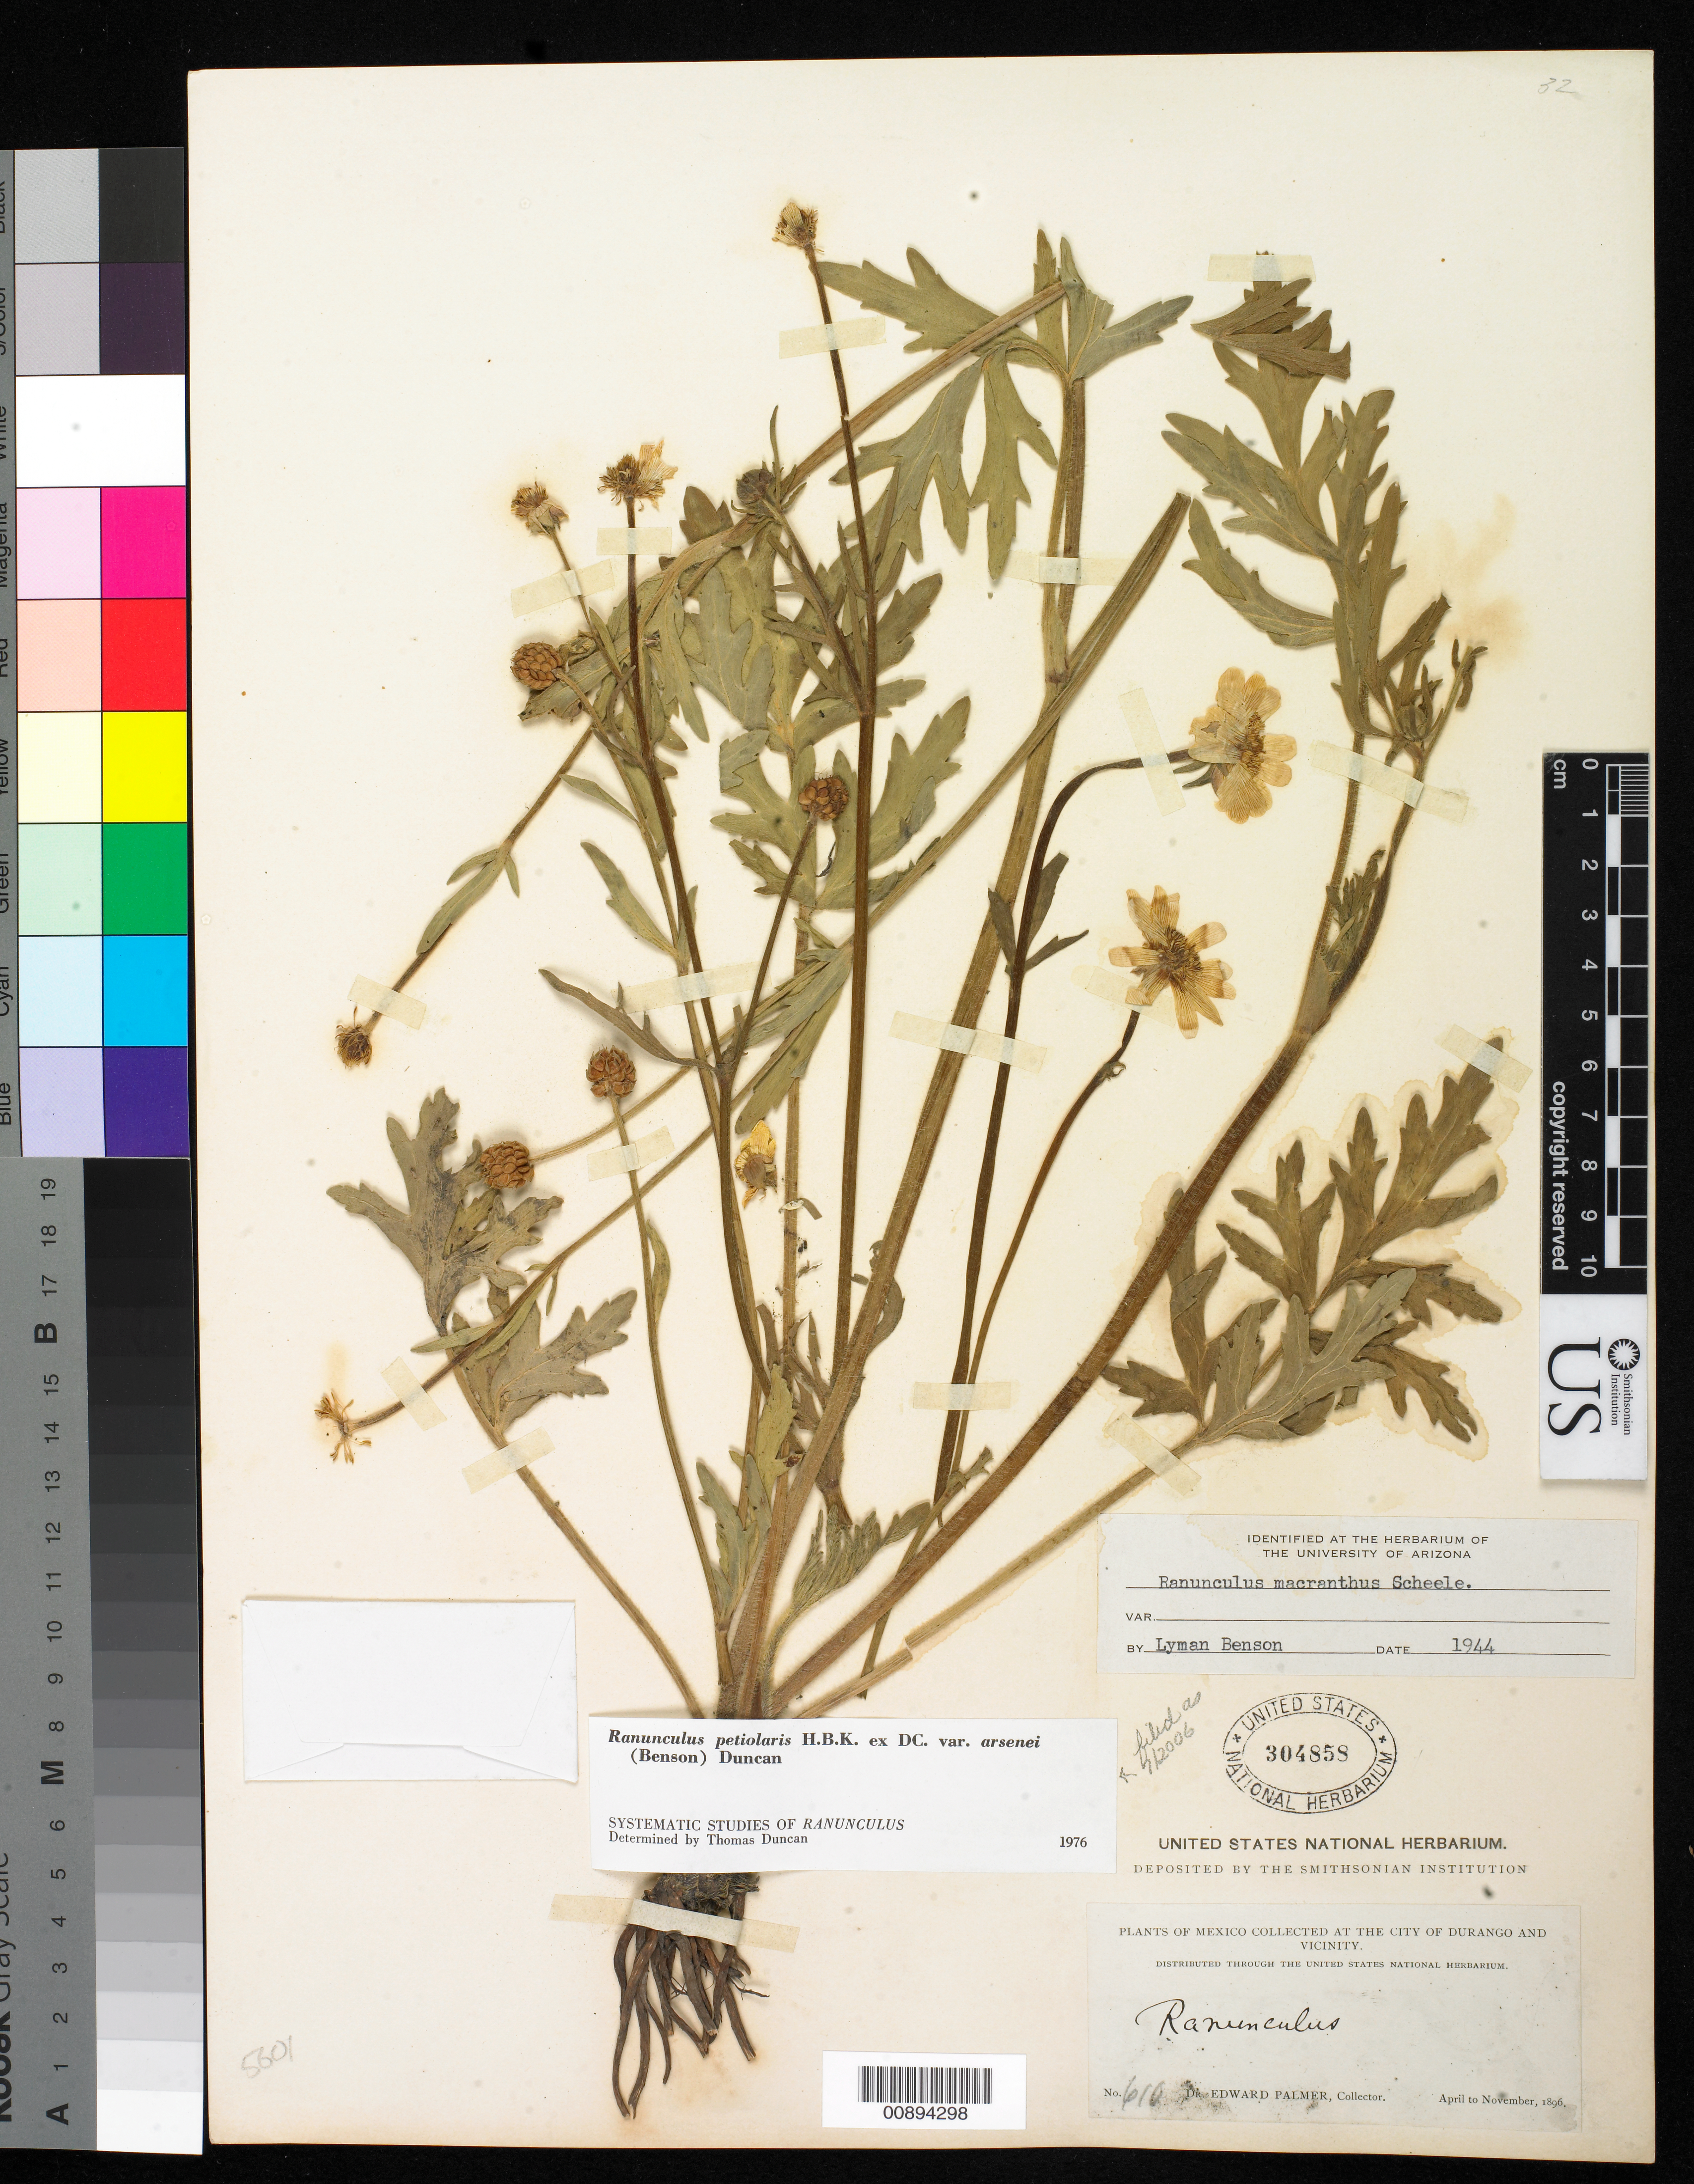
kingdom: Plantae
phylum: Tracheophyta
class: Magnoliopsida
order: Ranunculales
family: Ranunculaceae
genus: Ranunculus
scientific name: Ranunculus petiolaris var. arsenei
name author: (L.D. Benson) Duncan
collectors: E. Palmer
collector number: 610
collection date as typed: Apr 1896 to -- Nov 1896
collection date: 1896-04/1896-11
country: Mexico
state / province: Durango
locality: City of Durango and vicinity.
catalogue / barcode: US 304858